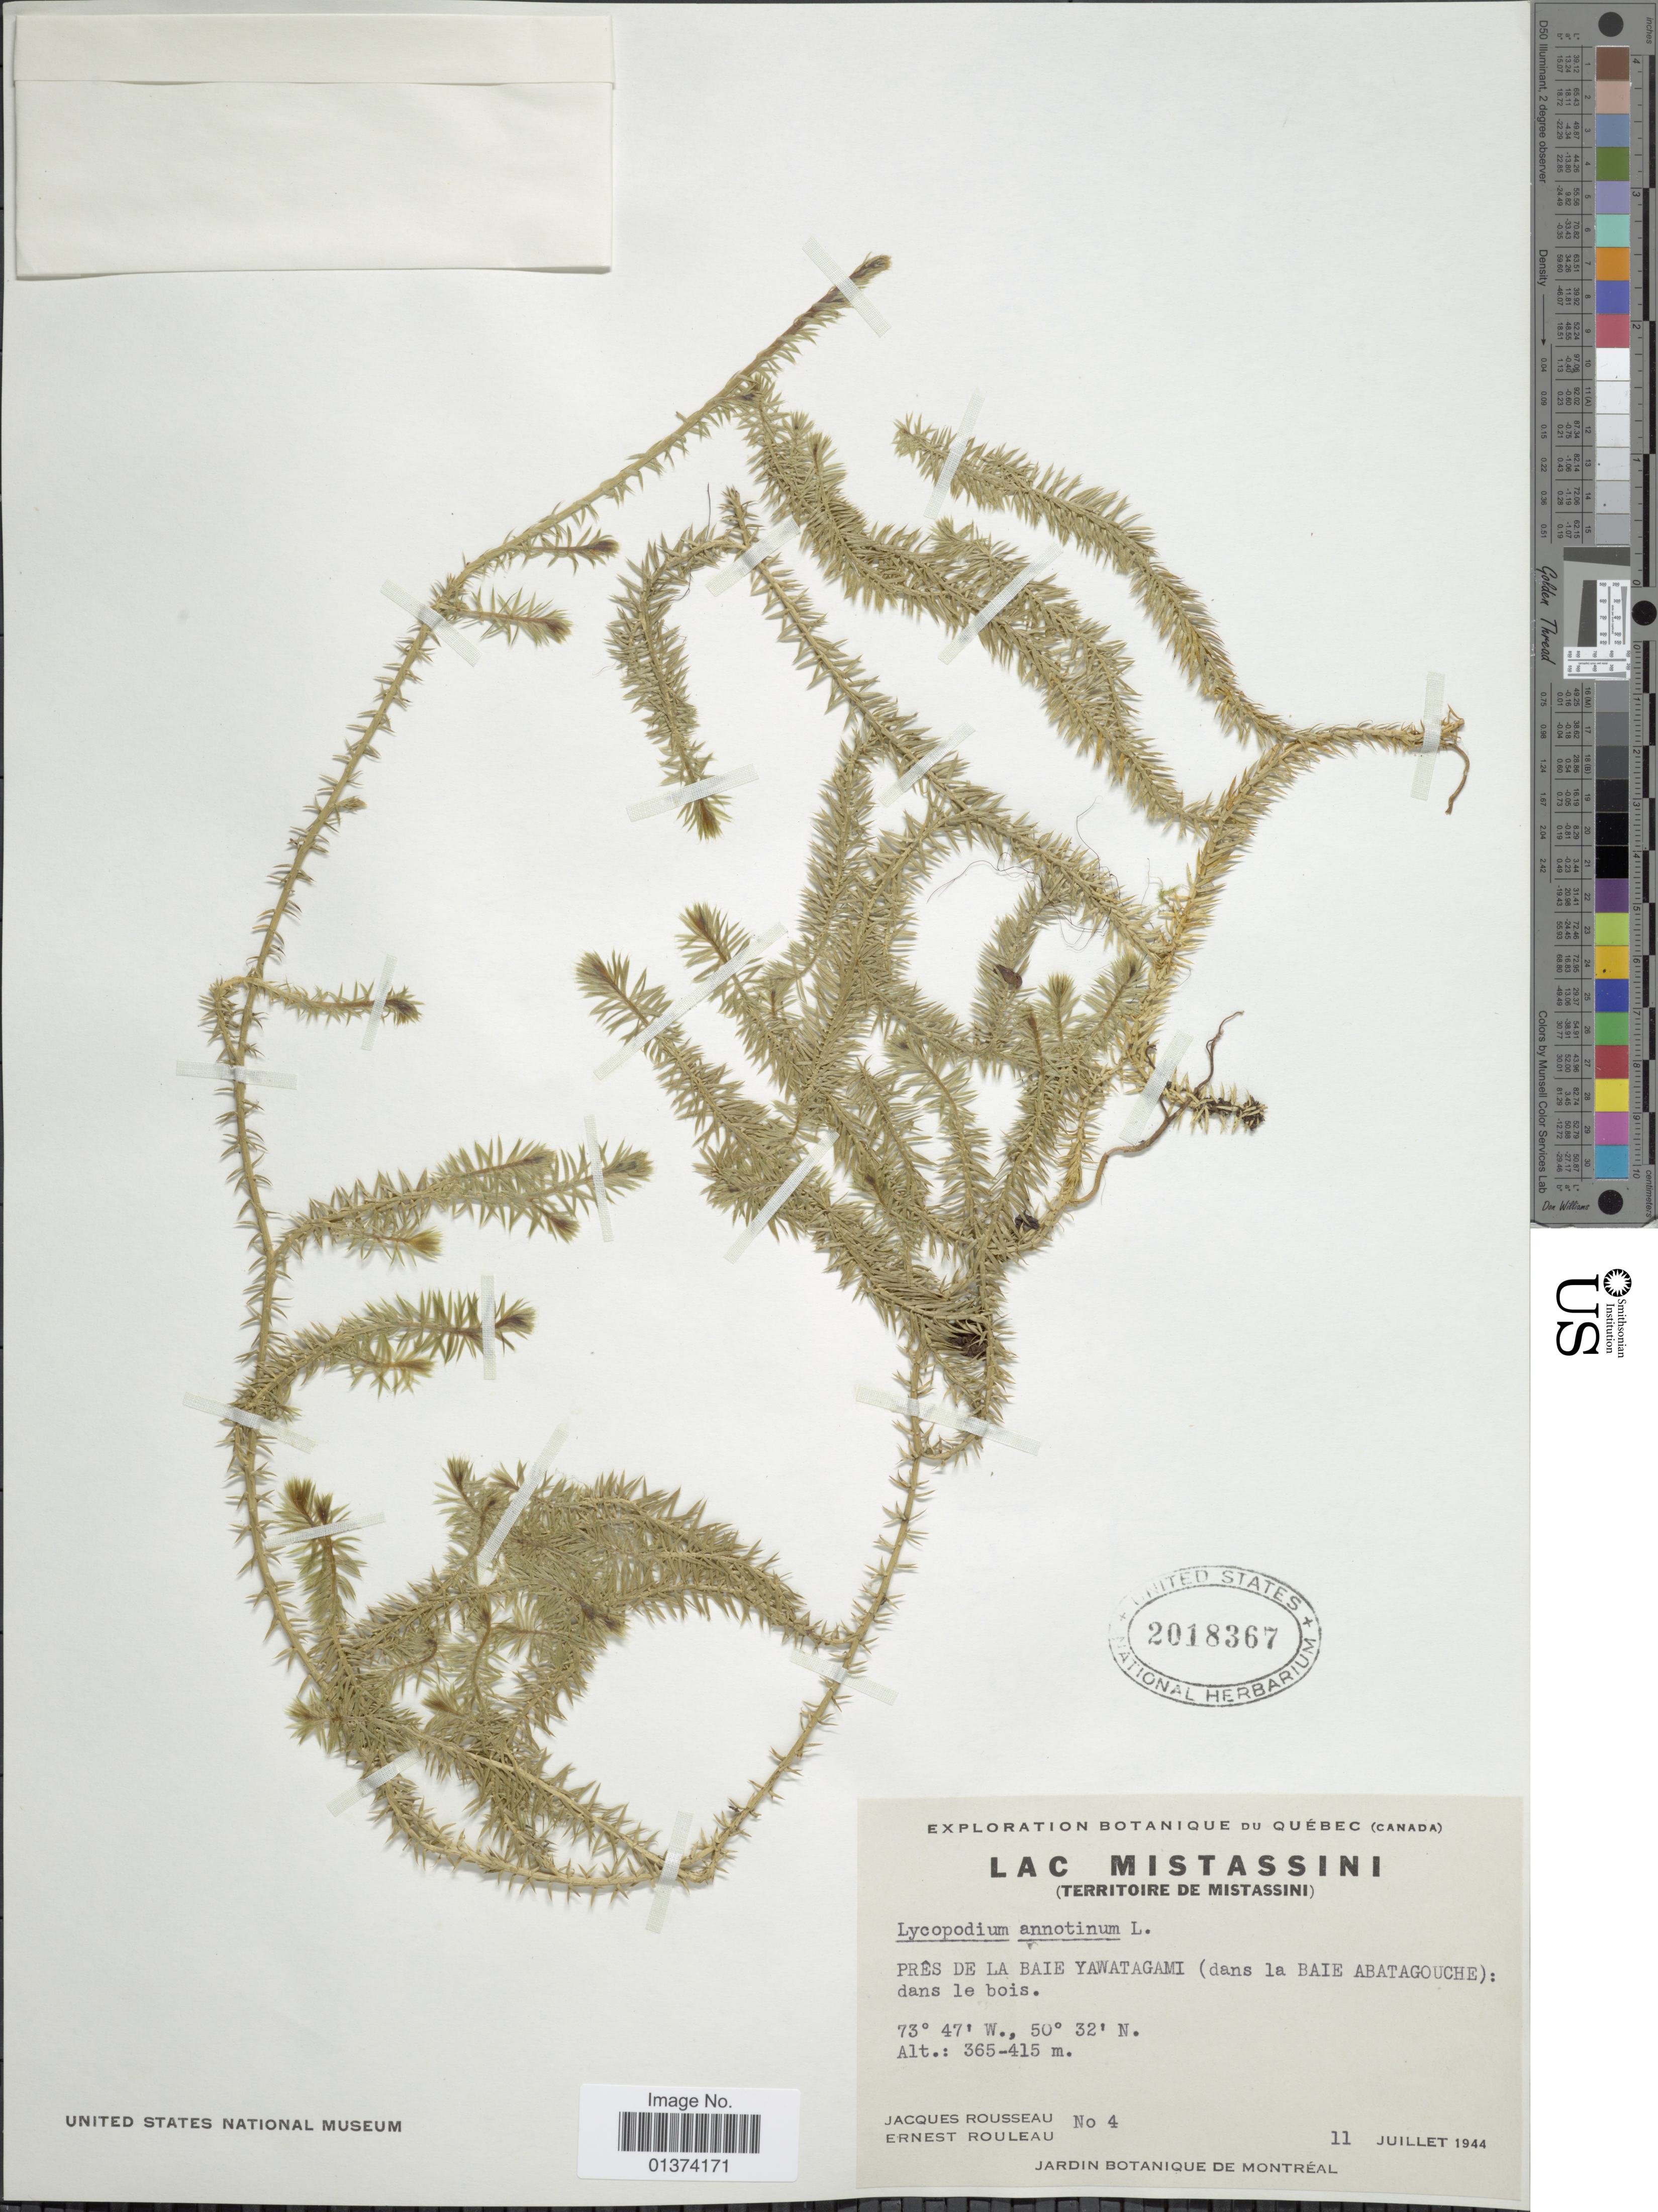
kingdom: Plantae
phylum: Tracheophyta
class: Lycopodiopsida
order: Lycopodiales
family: Lycopodiaceae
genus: Spinulum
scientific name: Spinulum annotinum subsp. annotinum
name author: (L.) A. Haines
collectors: J. Rousseau & J. Rouleau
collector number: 4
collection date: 1944-07-11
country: Canada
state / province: Quebec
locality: Lac Mistassini, Prês de la Baie Yawatagami (dans la Baie Abatagouche): dans le bois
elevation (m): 365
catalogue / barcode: US 2018367